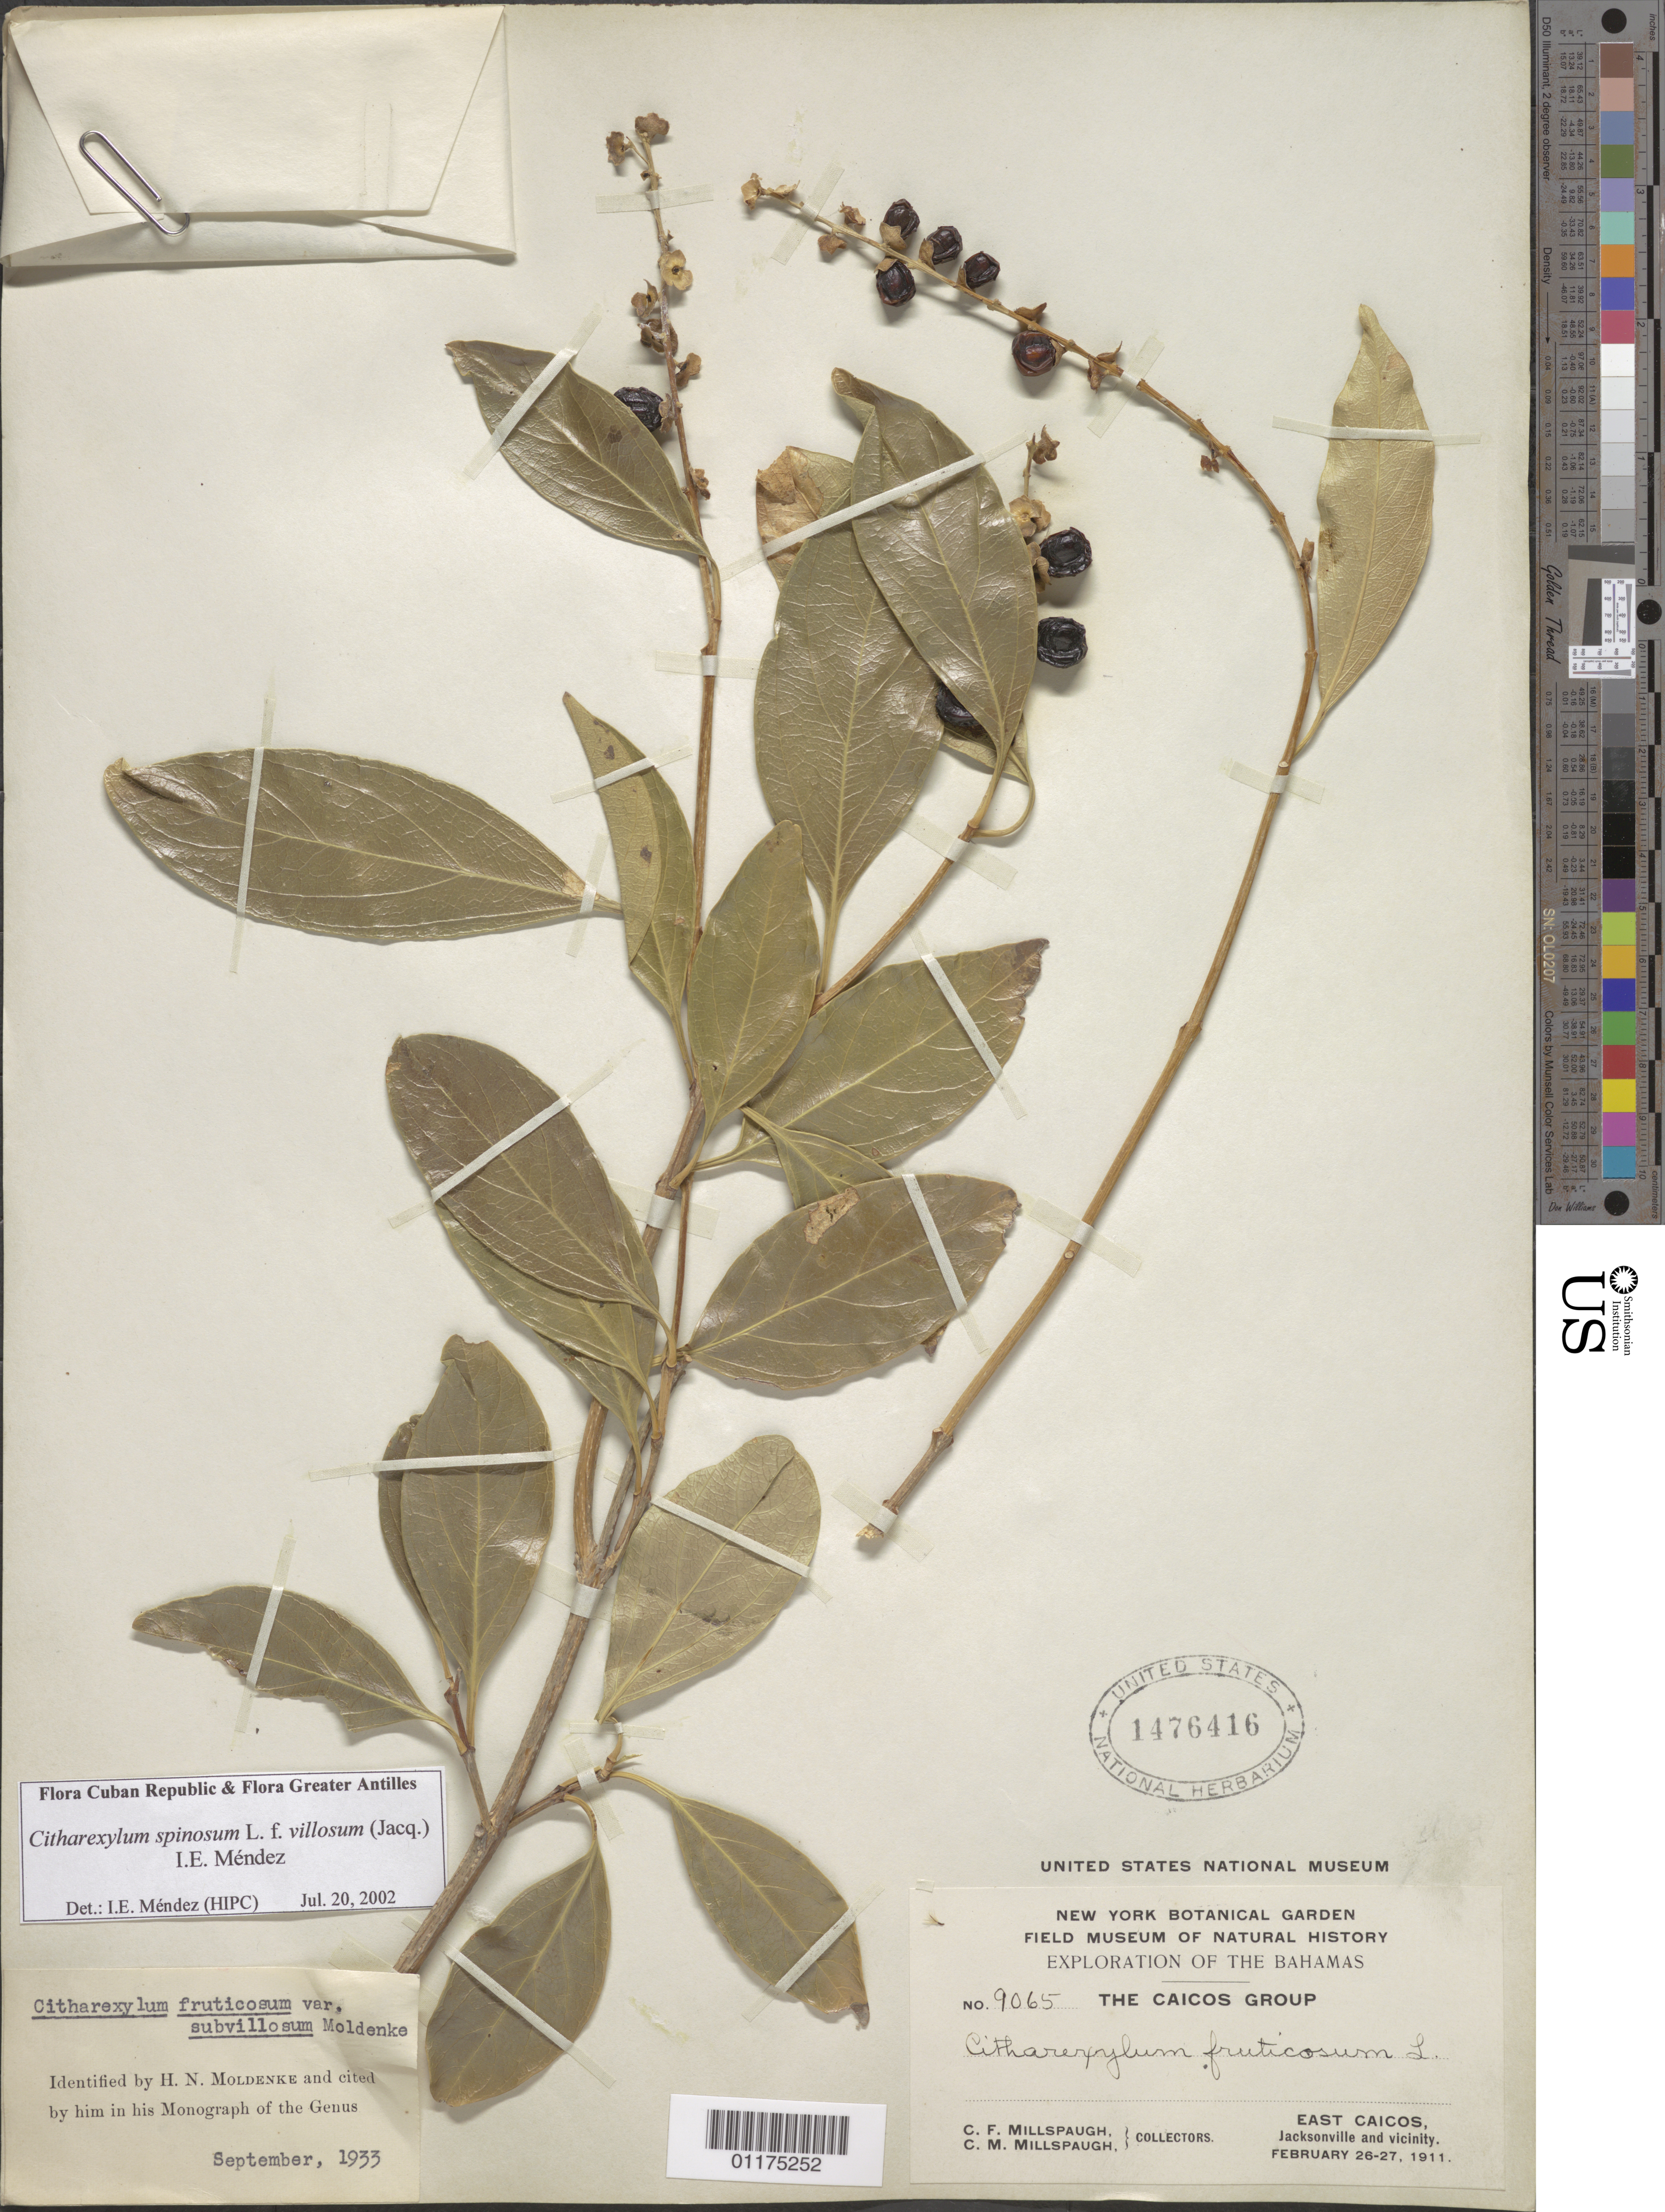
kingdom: Plantae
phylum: Tracheophyta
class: Magnoliopsida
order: Lamiales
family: Verbenaceae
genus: Citharexylum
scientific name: Citharexylum spinosum f. villosum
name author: (Jacq.) I.E. Méndez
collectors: C. F. Millspaugh & C. Millspaugh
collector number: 9065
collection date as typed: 26 Feb 1911 to 27 Feb 1911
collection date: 1911-02-26/1911-02-27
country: Bahamas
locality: East Caicos, Jacksonville and vicinity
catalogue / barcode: US 1476416